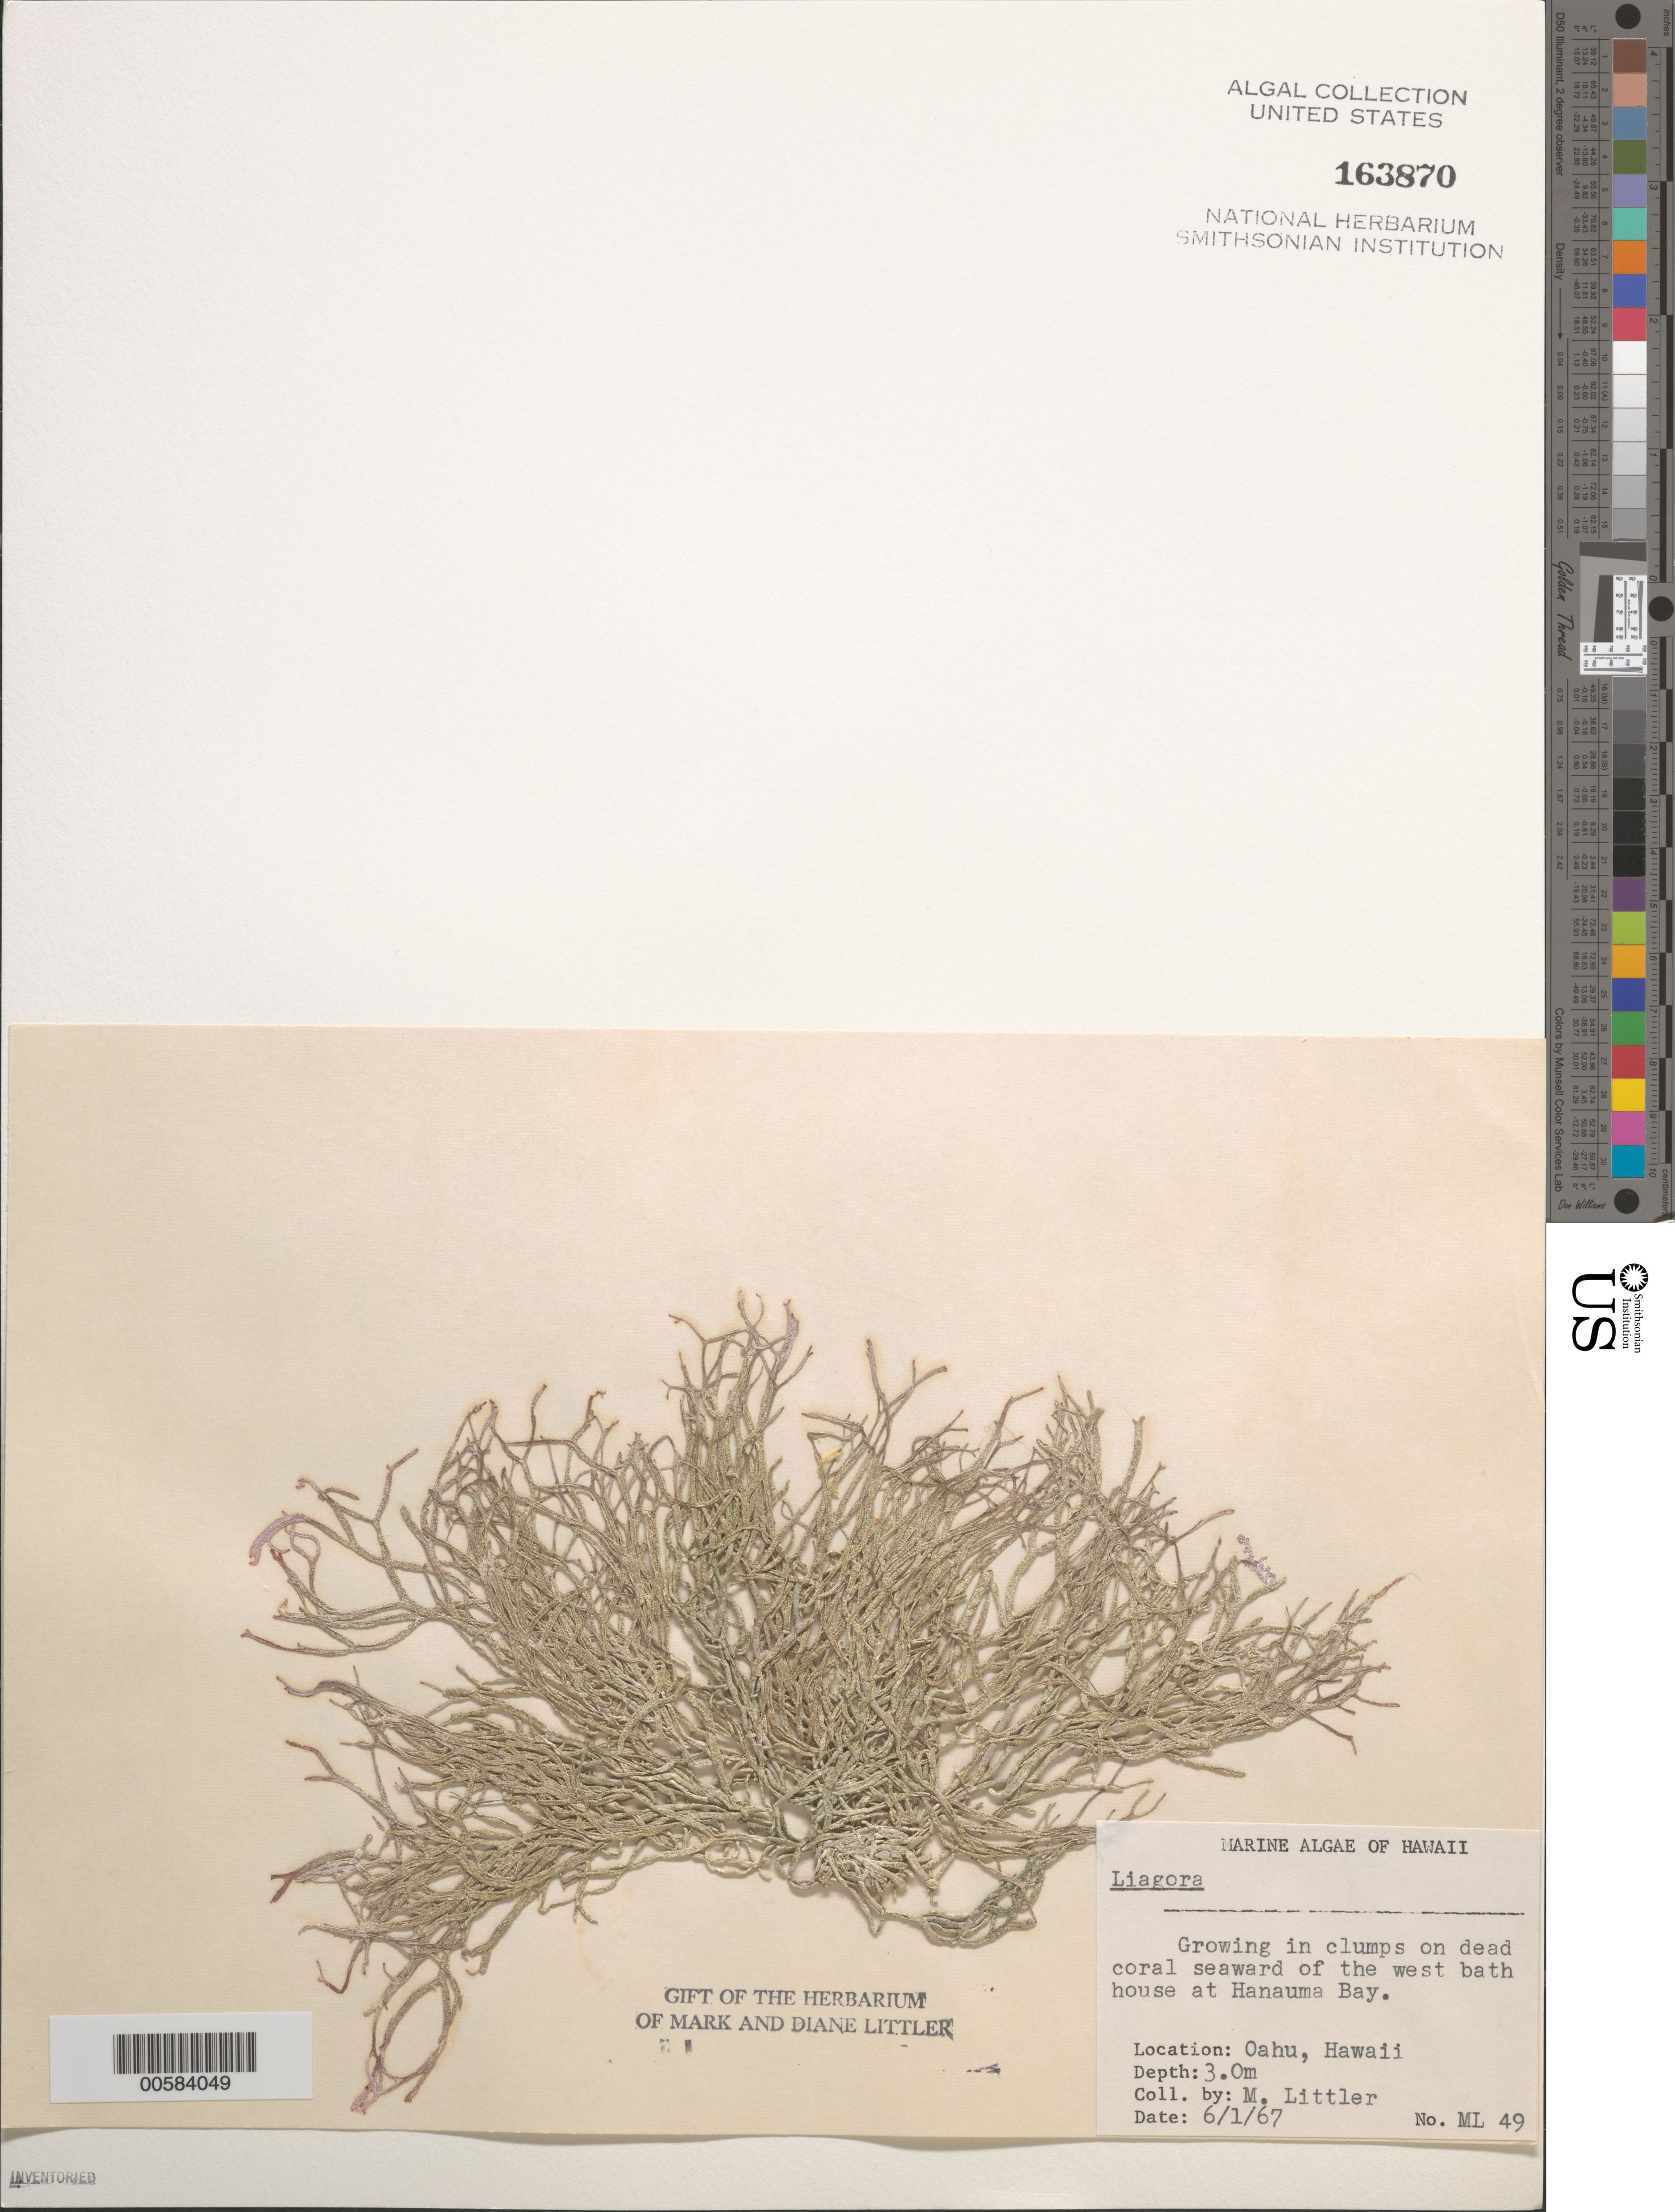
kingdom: Plantae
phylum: Rhodophyta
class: Florideophyceae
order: Nemaliales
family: Liagoraceae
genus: Liagora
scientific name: Liagora sp.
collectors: M. M. Littler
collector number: ML 49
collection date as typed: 01 Jun 1967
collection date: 1967-06-01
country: United States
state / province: Hawaii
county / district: Honolulu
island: Oahu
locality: Hanauma Bay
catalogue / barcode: US 163870